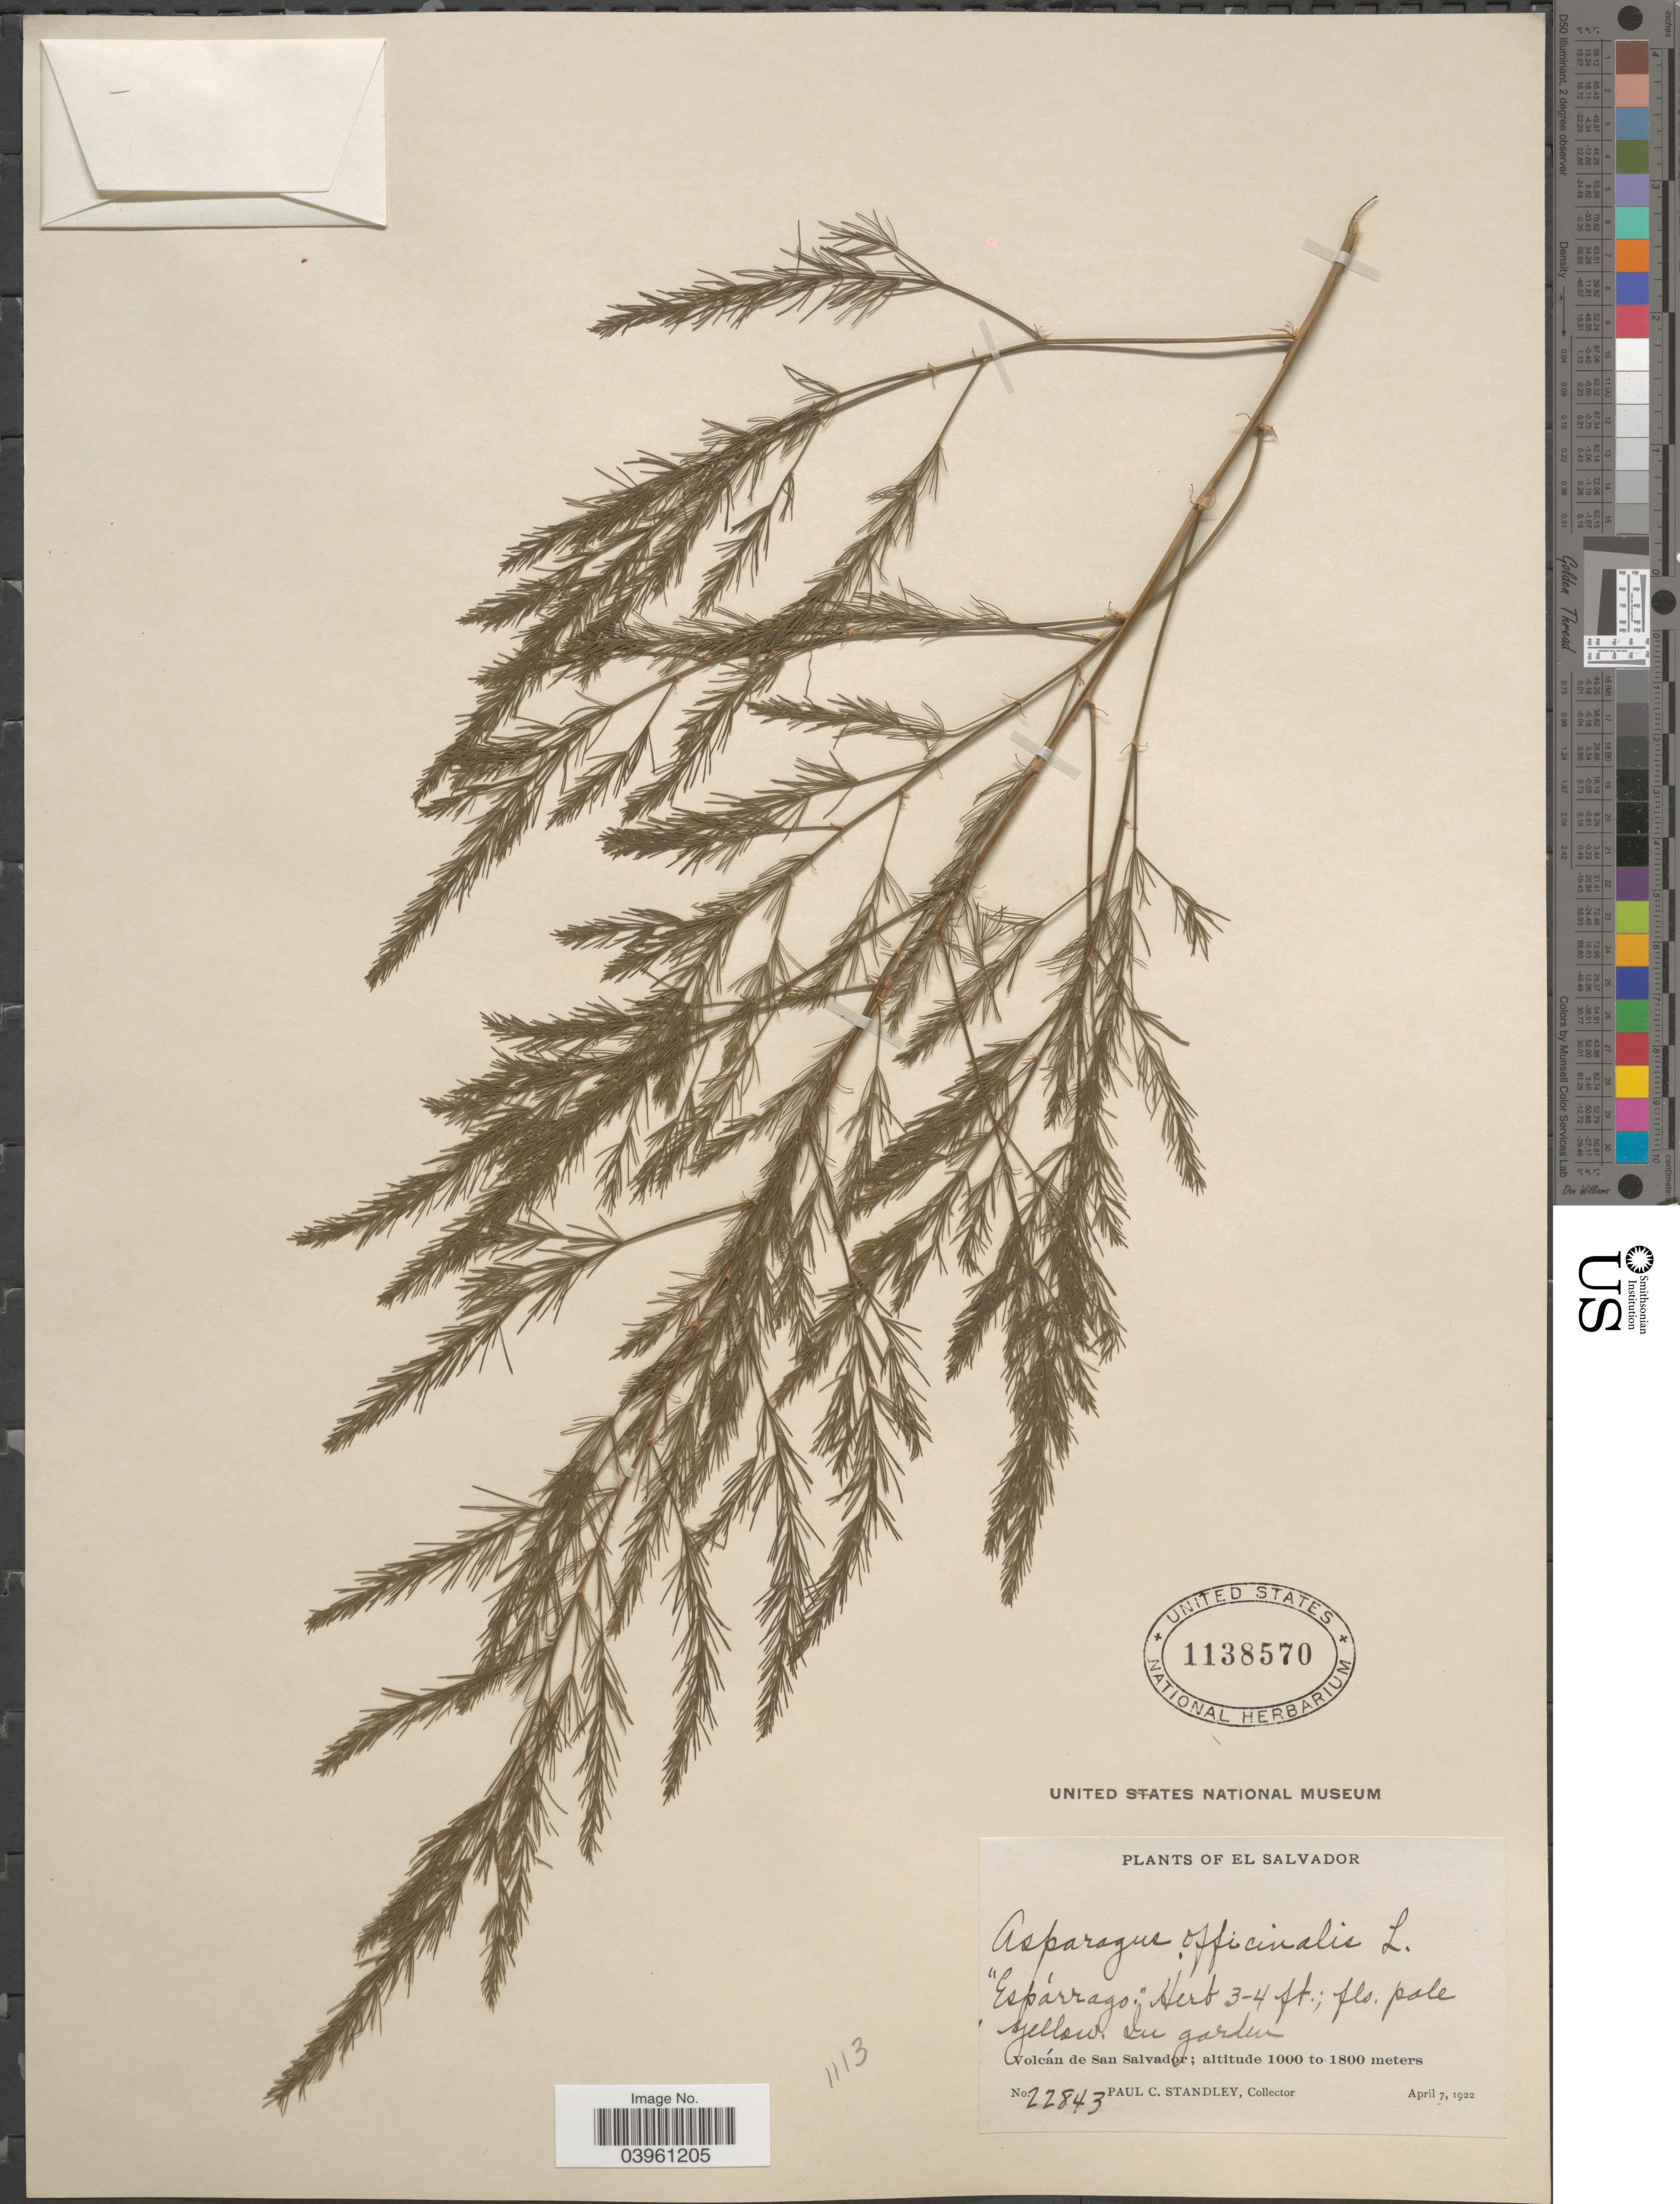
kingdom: Plantae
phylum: Tracheophyta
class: Liliopsida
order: Asparagales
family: Asparagaceae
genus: Asparagus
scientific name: Asparagus officinalis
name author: L.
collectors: P. C. Standley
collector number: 22843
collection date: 1922-04-07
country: El Salvador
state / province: San Salvador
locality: In garden. Volcán de San Salvador.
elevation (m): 1000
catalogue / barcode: US 1138570